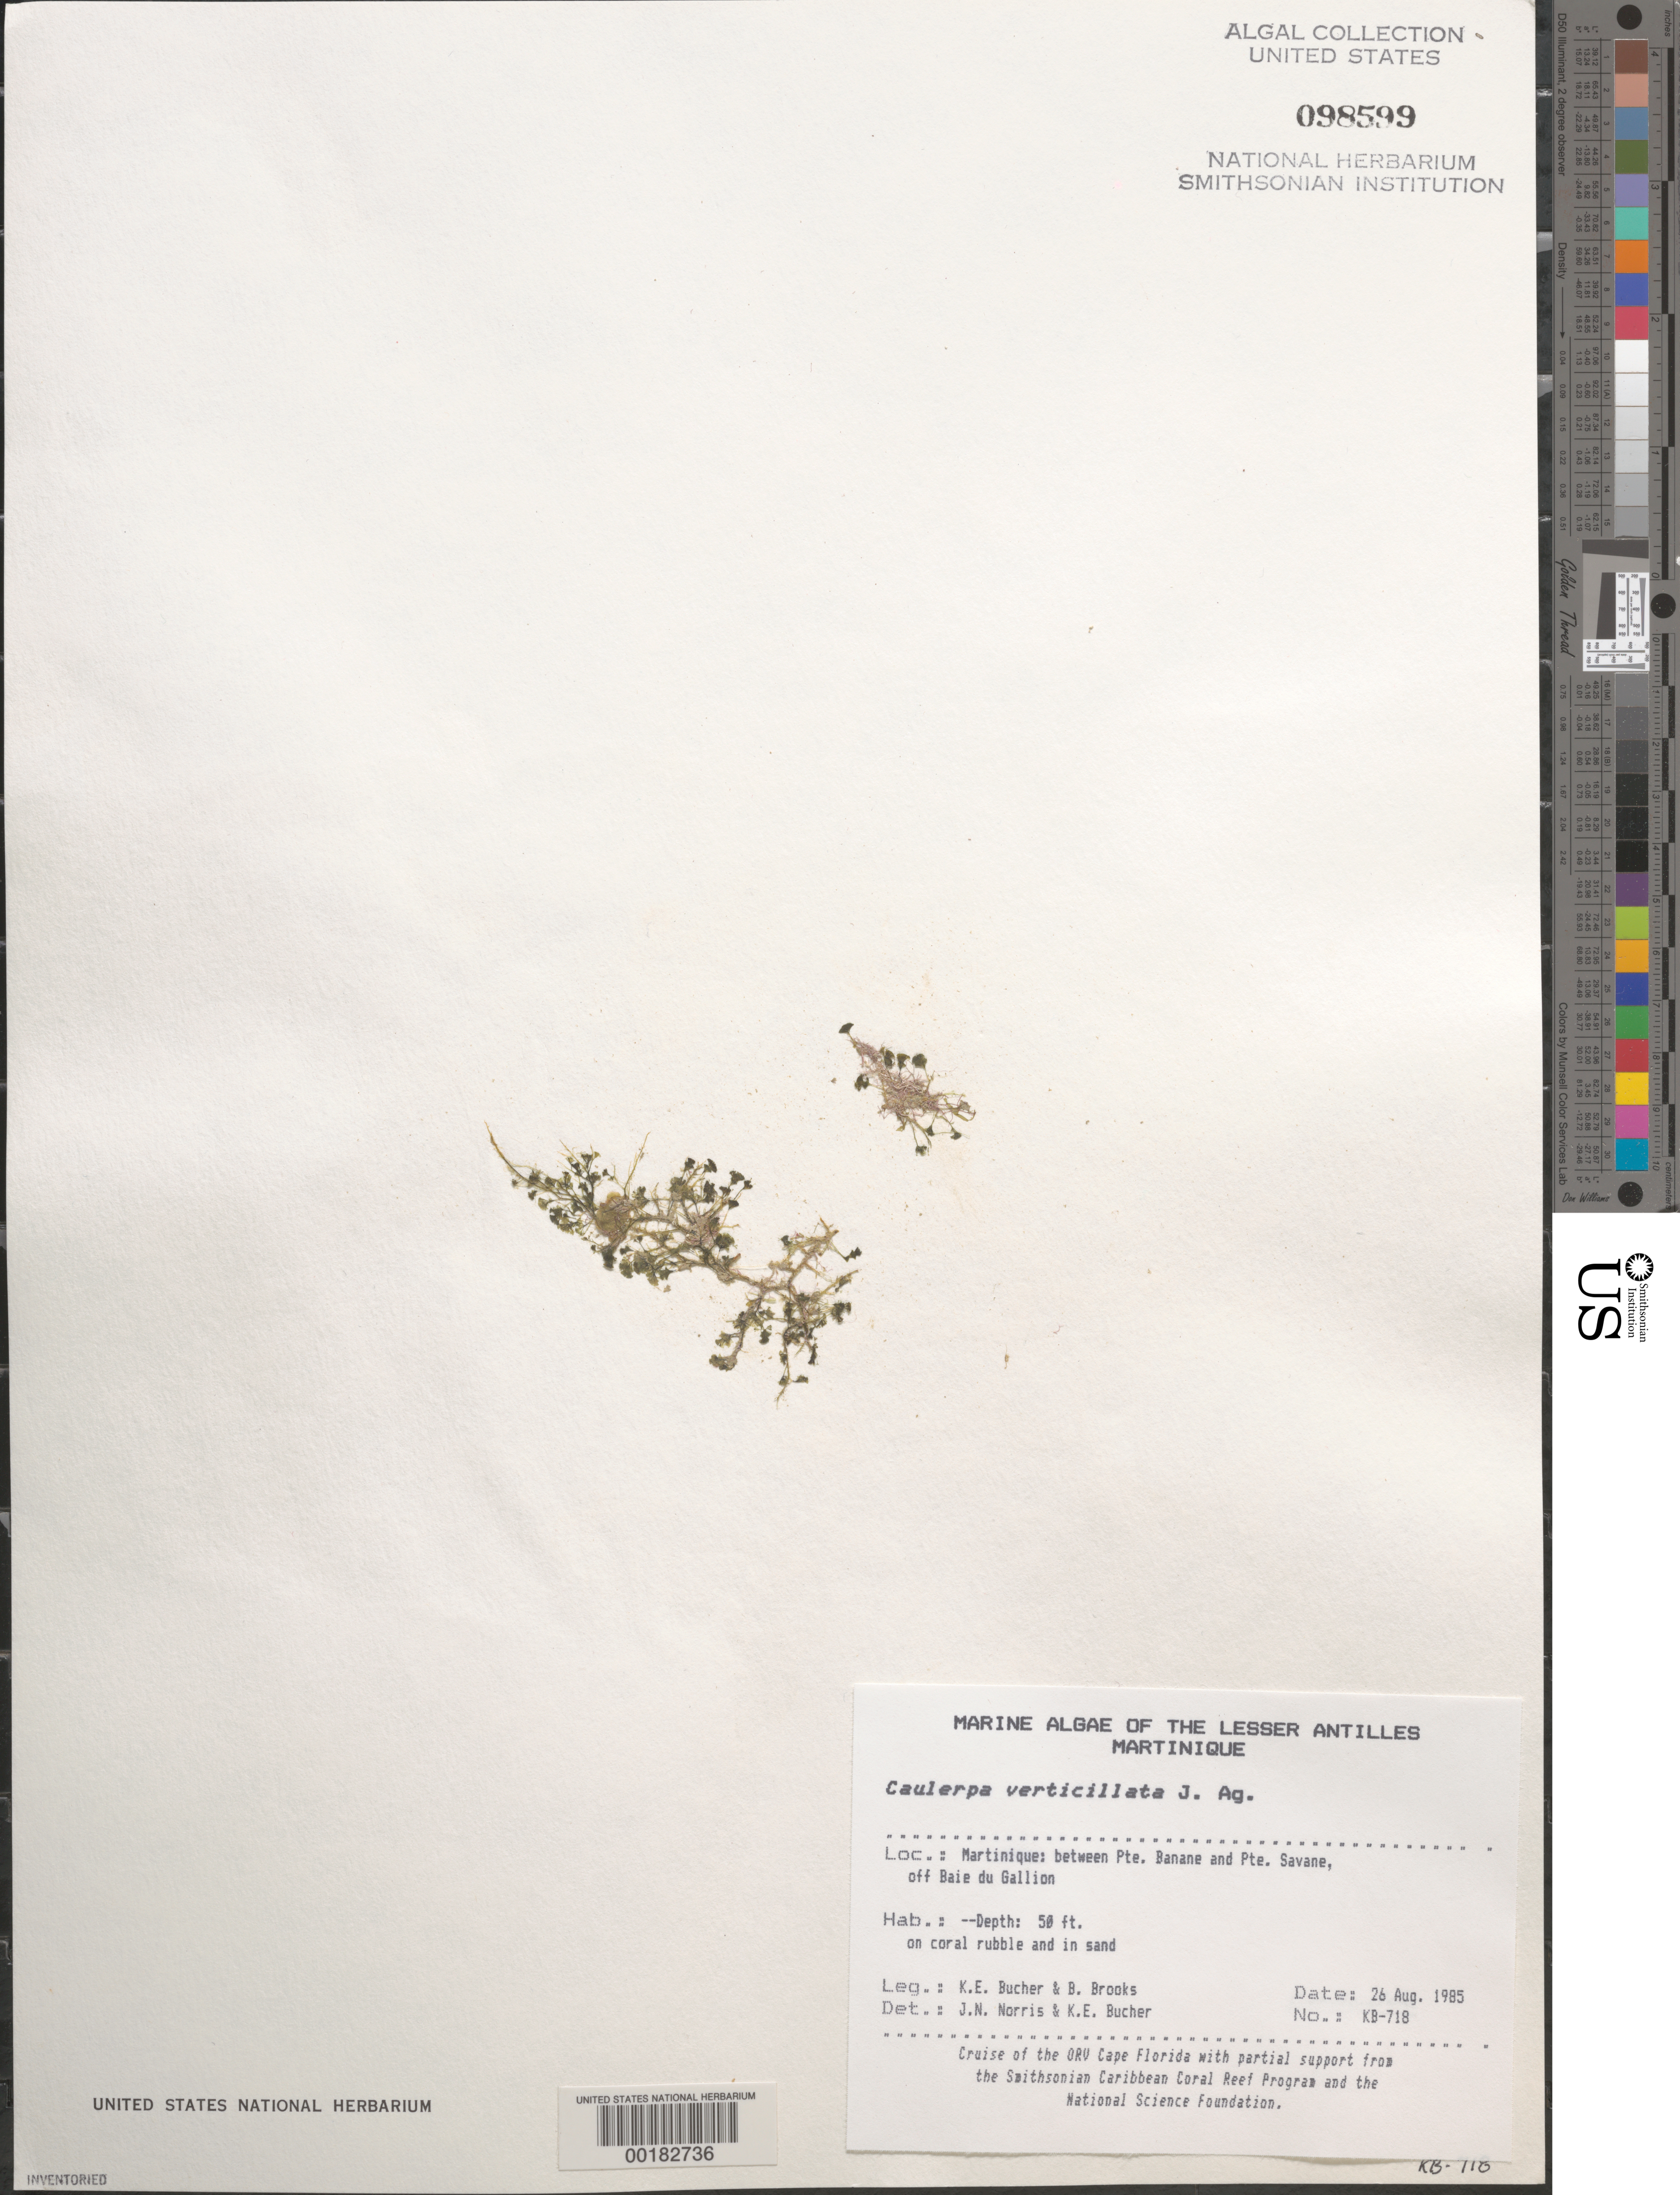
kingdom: Plantae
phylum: Chlorophyta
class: Ulvophyceae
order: Bryopsidales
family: Caulerpaceae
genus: Caulerpa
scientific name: Caulerpa verticillata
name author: J. Agardh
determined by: Norris, J. N.; Bucher, K. E.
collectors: K. E. Bucher & B. Brooks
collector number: Kb-718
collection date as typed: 26 Aug 1985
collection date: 1985-08-26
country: Martinique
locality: Between Pointe Banane and Pointe Savane, off Baie du Galion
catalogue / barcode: US 98599